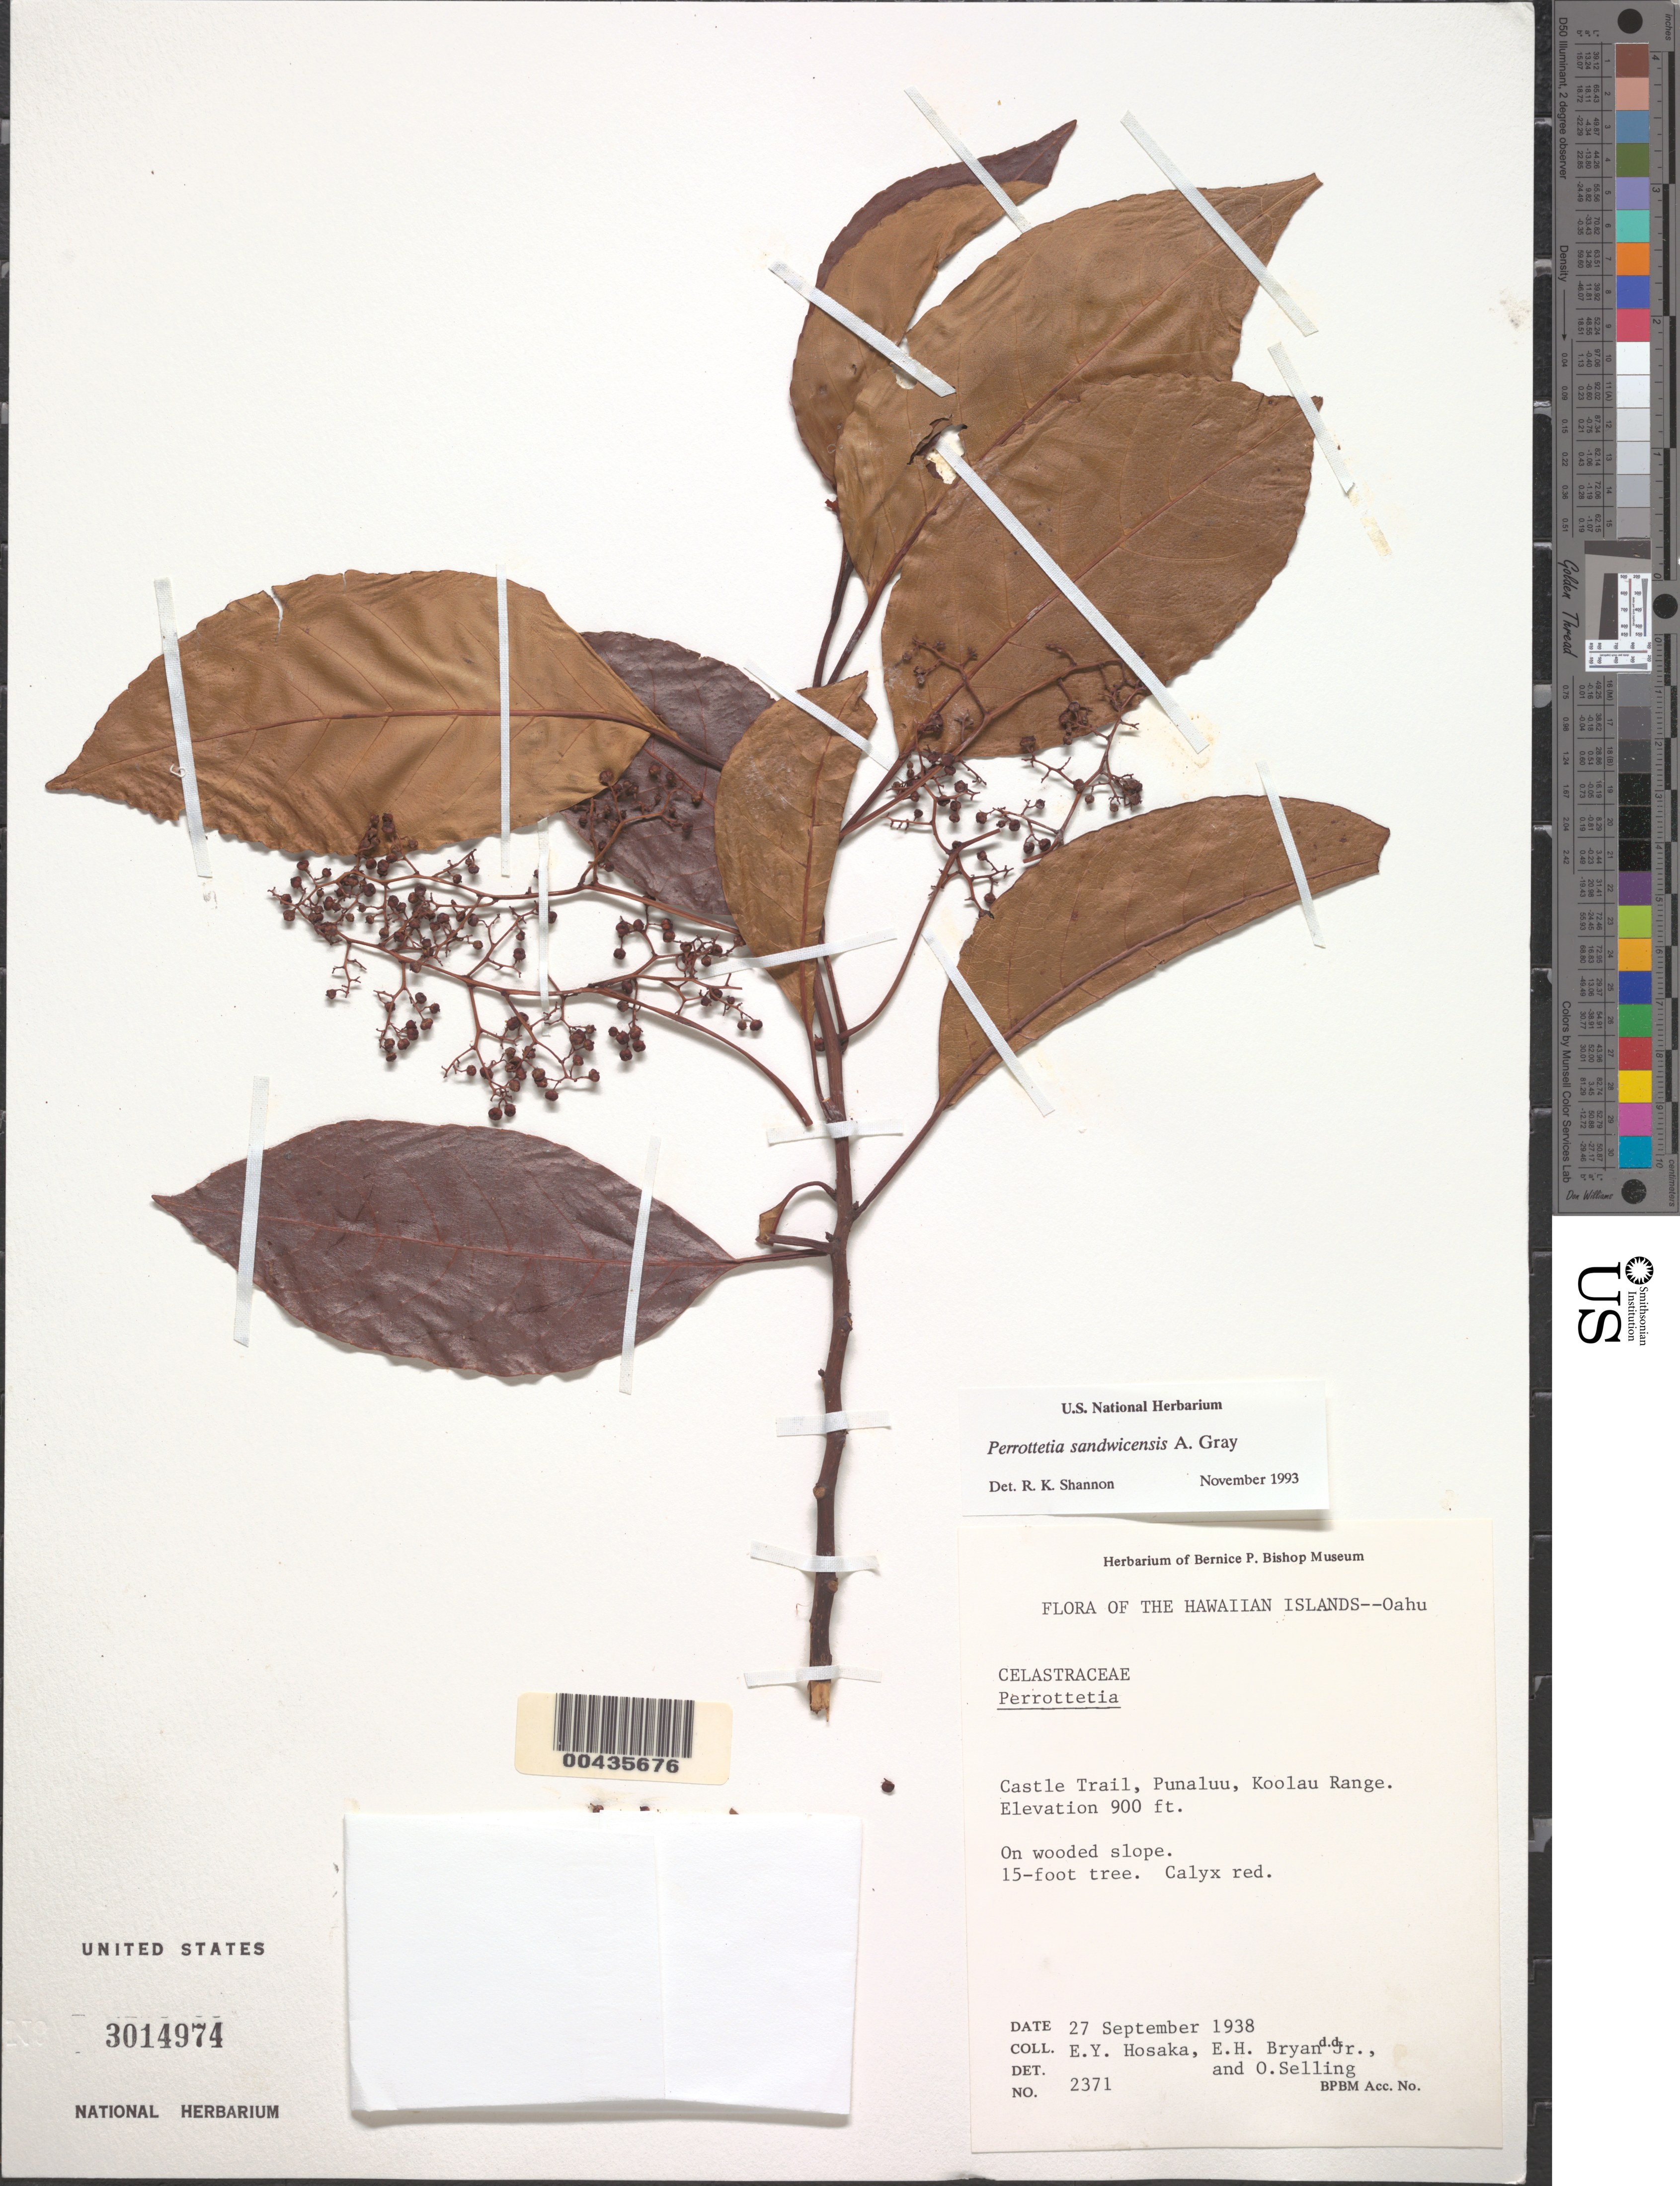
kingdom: Plantae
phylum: Tracheophyta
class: Magnoliopsida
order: Huerteales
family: Dipentodontaceae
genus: Perrottetia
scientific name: Perrottetia sandwicensis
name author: A. Gray in Wilkes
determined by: Shannon, R. K., (UNITED STATES)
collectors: E. Y. Hosaka, E. Bryan Jr. & O. Selling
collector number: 2371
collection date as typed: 27 Sep 1938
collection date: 1938-09-27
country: United States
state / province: Hawaii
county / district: Honolulu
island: Oahu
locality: Castle Trail, Punaluu, Koolau Range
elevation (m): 274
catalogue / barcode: US 3014974